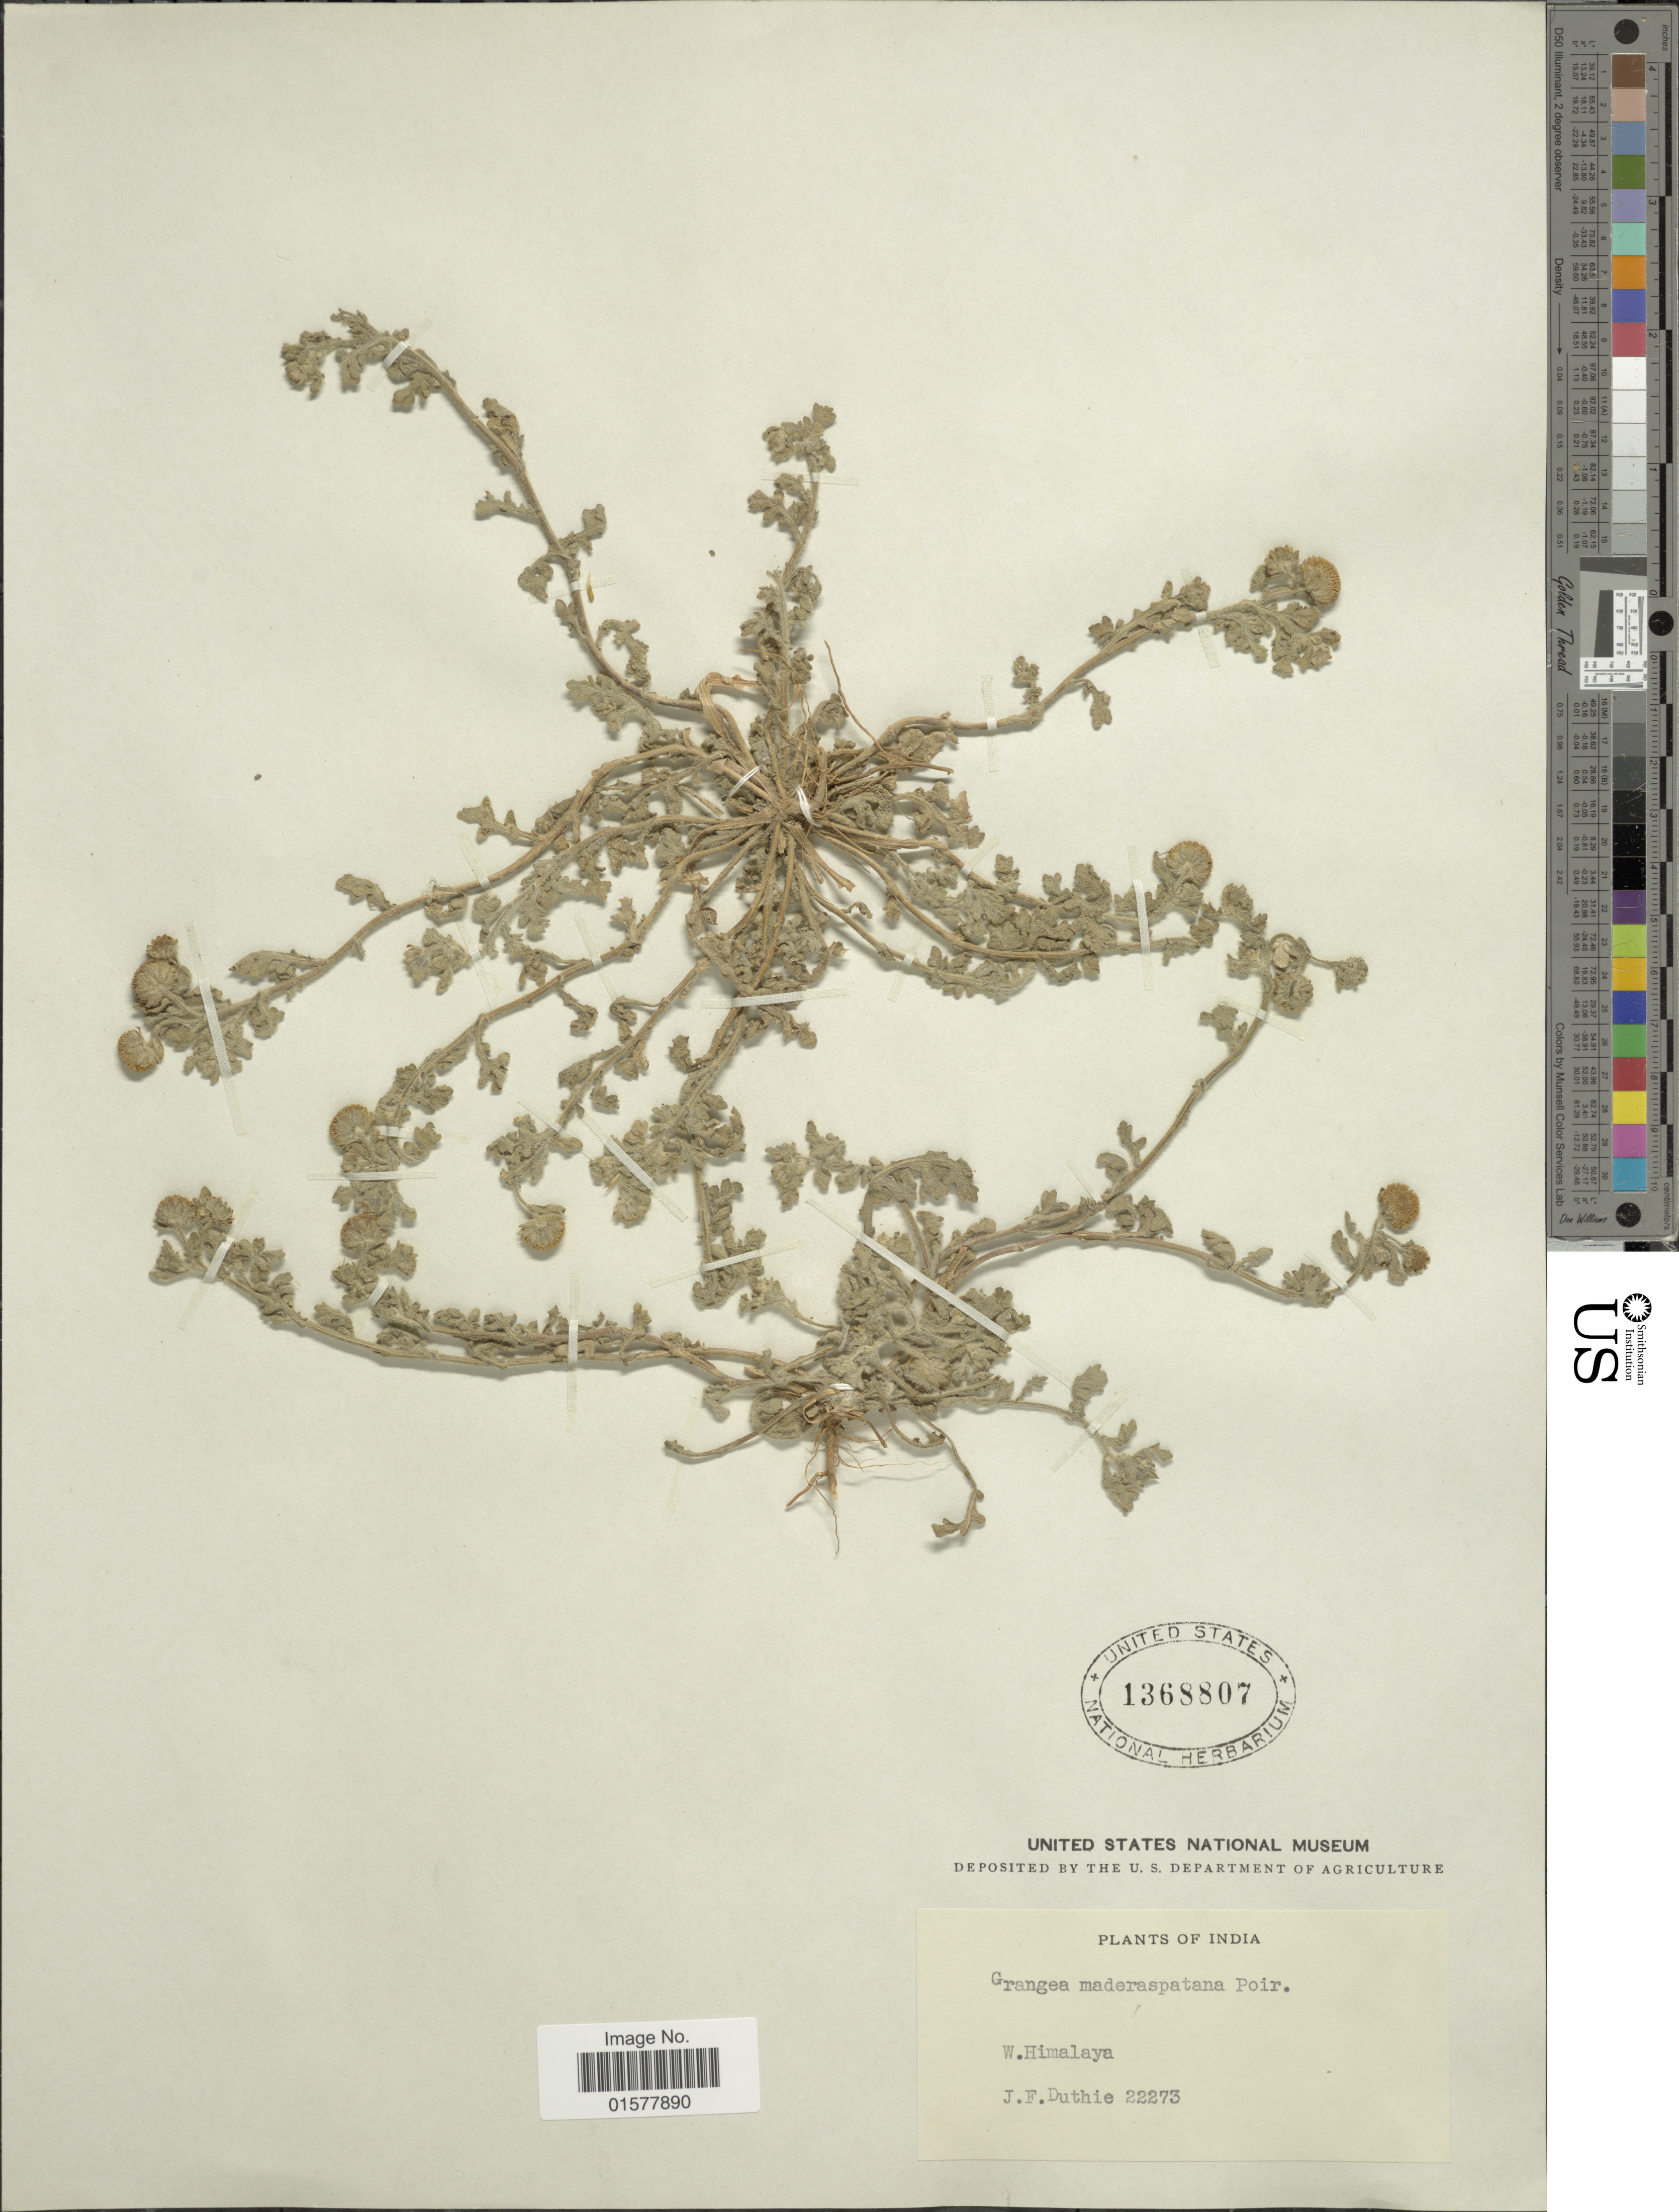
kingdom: Plantae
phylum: Tracheophyta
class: Magnoliopsida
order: Asterales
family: Asteraceae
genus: Grangea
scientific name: Grangea maderaspatana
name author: (L.) Poir.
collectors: J. F. Duthie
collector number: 22273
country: India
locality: W. Himalaya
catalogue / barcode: US 1368807